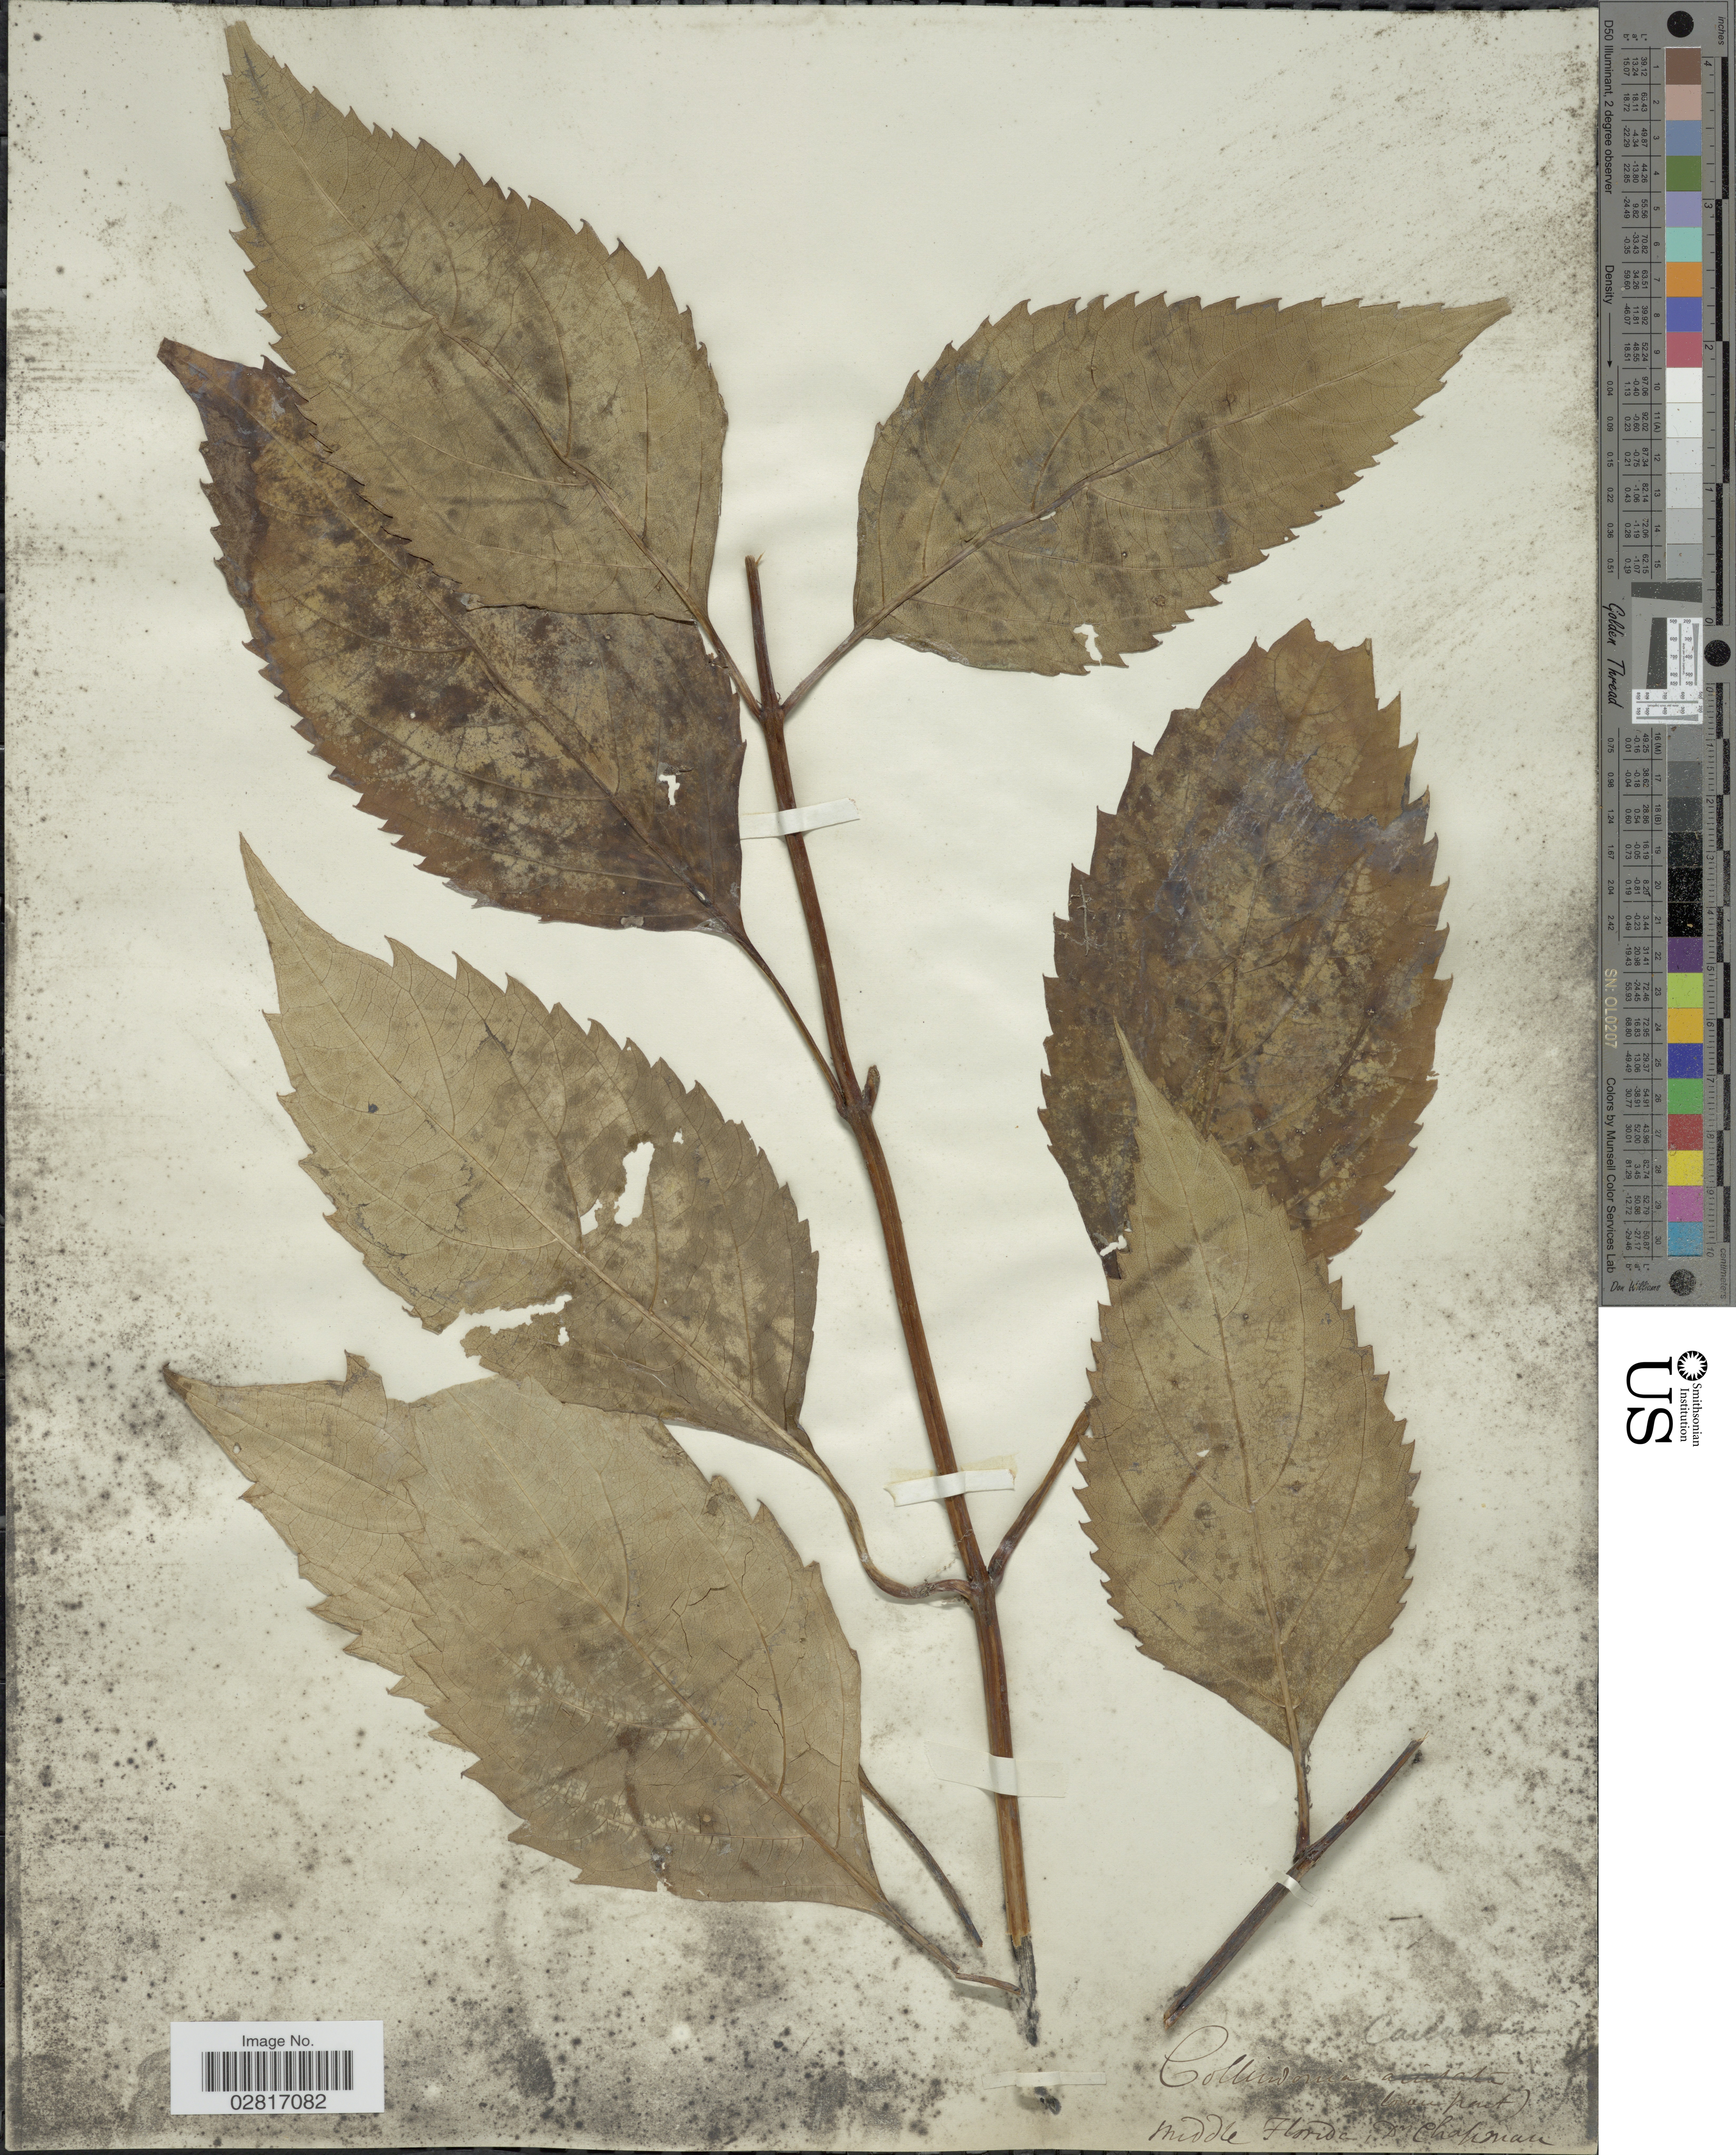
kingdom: Plantae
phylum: Tracheophyta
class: Magnoliopsida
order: Lamiales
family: Lamiaceae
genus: Collinsonia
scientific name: Collinsonia canadensis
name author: L.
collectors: A. Chapman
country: United States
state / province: Florida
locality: Middle Florida.